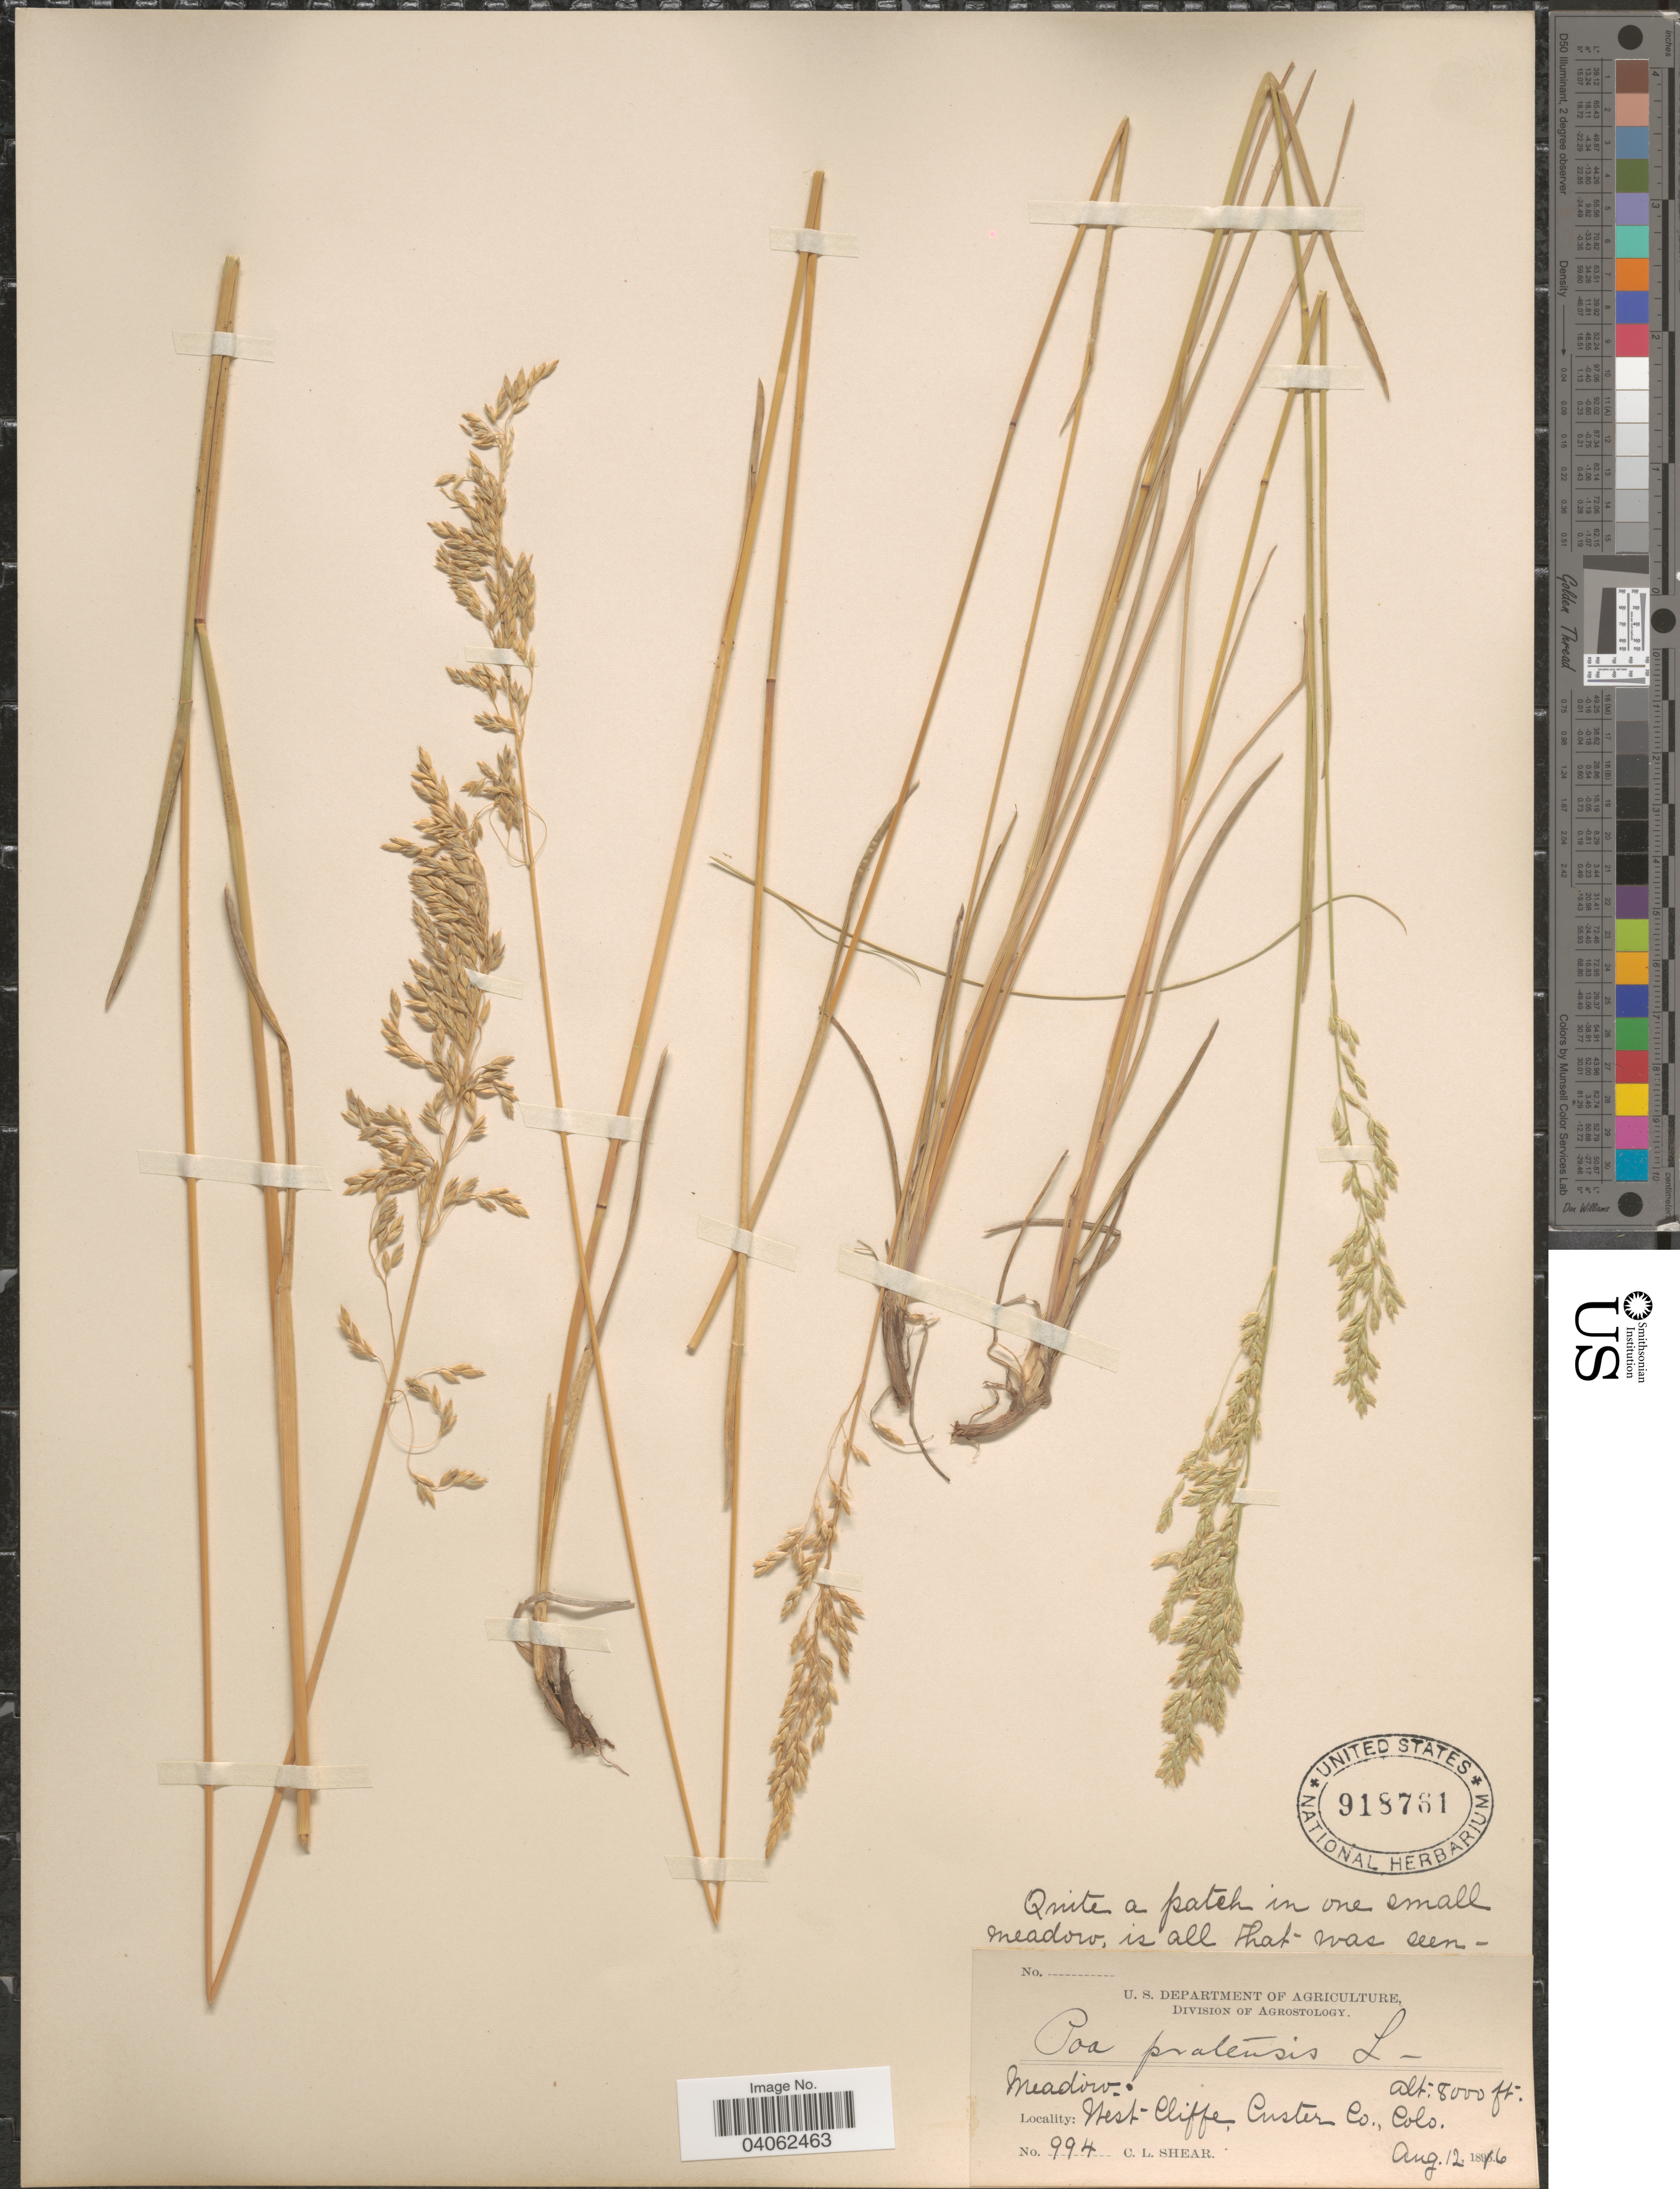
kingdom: Plantae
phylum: Tracheophyta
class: Liliopsida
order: Poales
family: Poaceae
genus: Poa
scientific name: Poa pratensis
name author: L.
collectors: C. L. Shear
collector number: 994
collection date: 1896-08-12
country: United States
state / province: Colorado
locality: Meadow, West Cliffs, Custer Co.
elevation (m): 2438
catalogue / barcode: US 918761